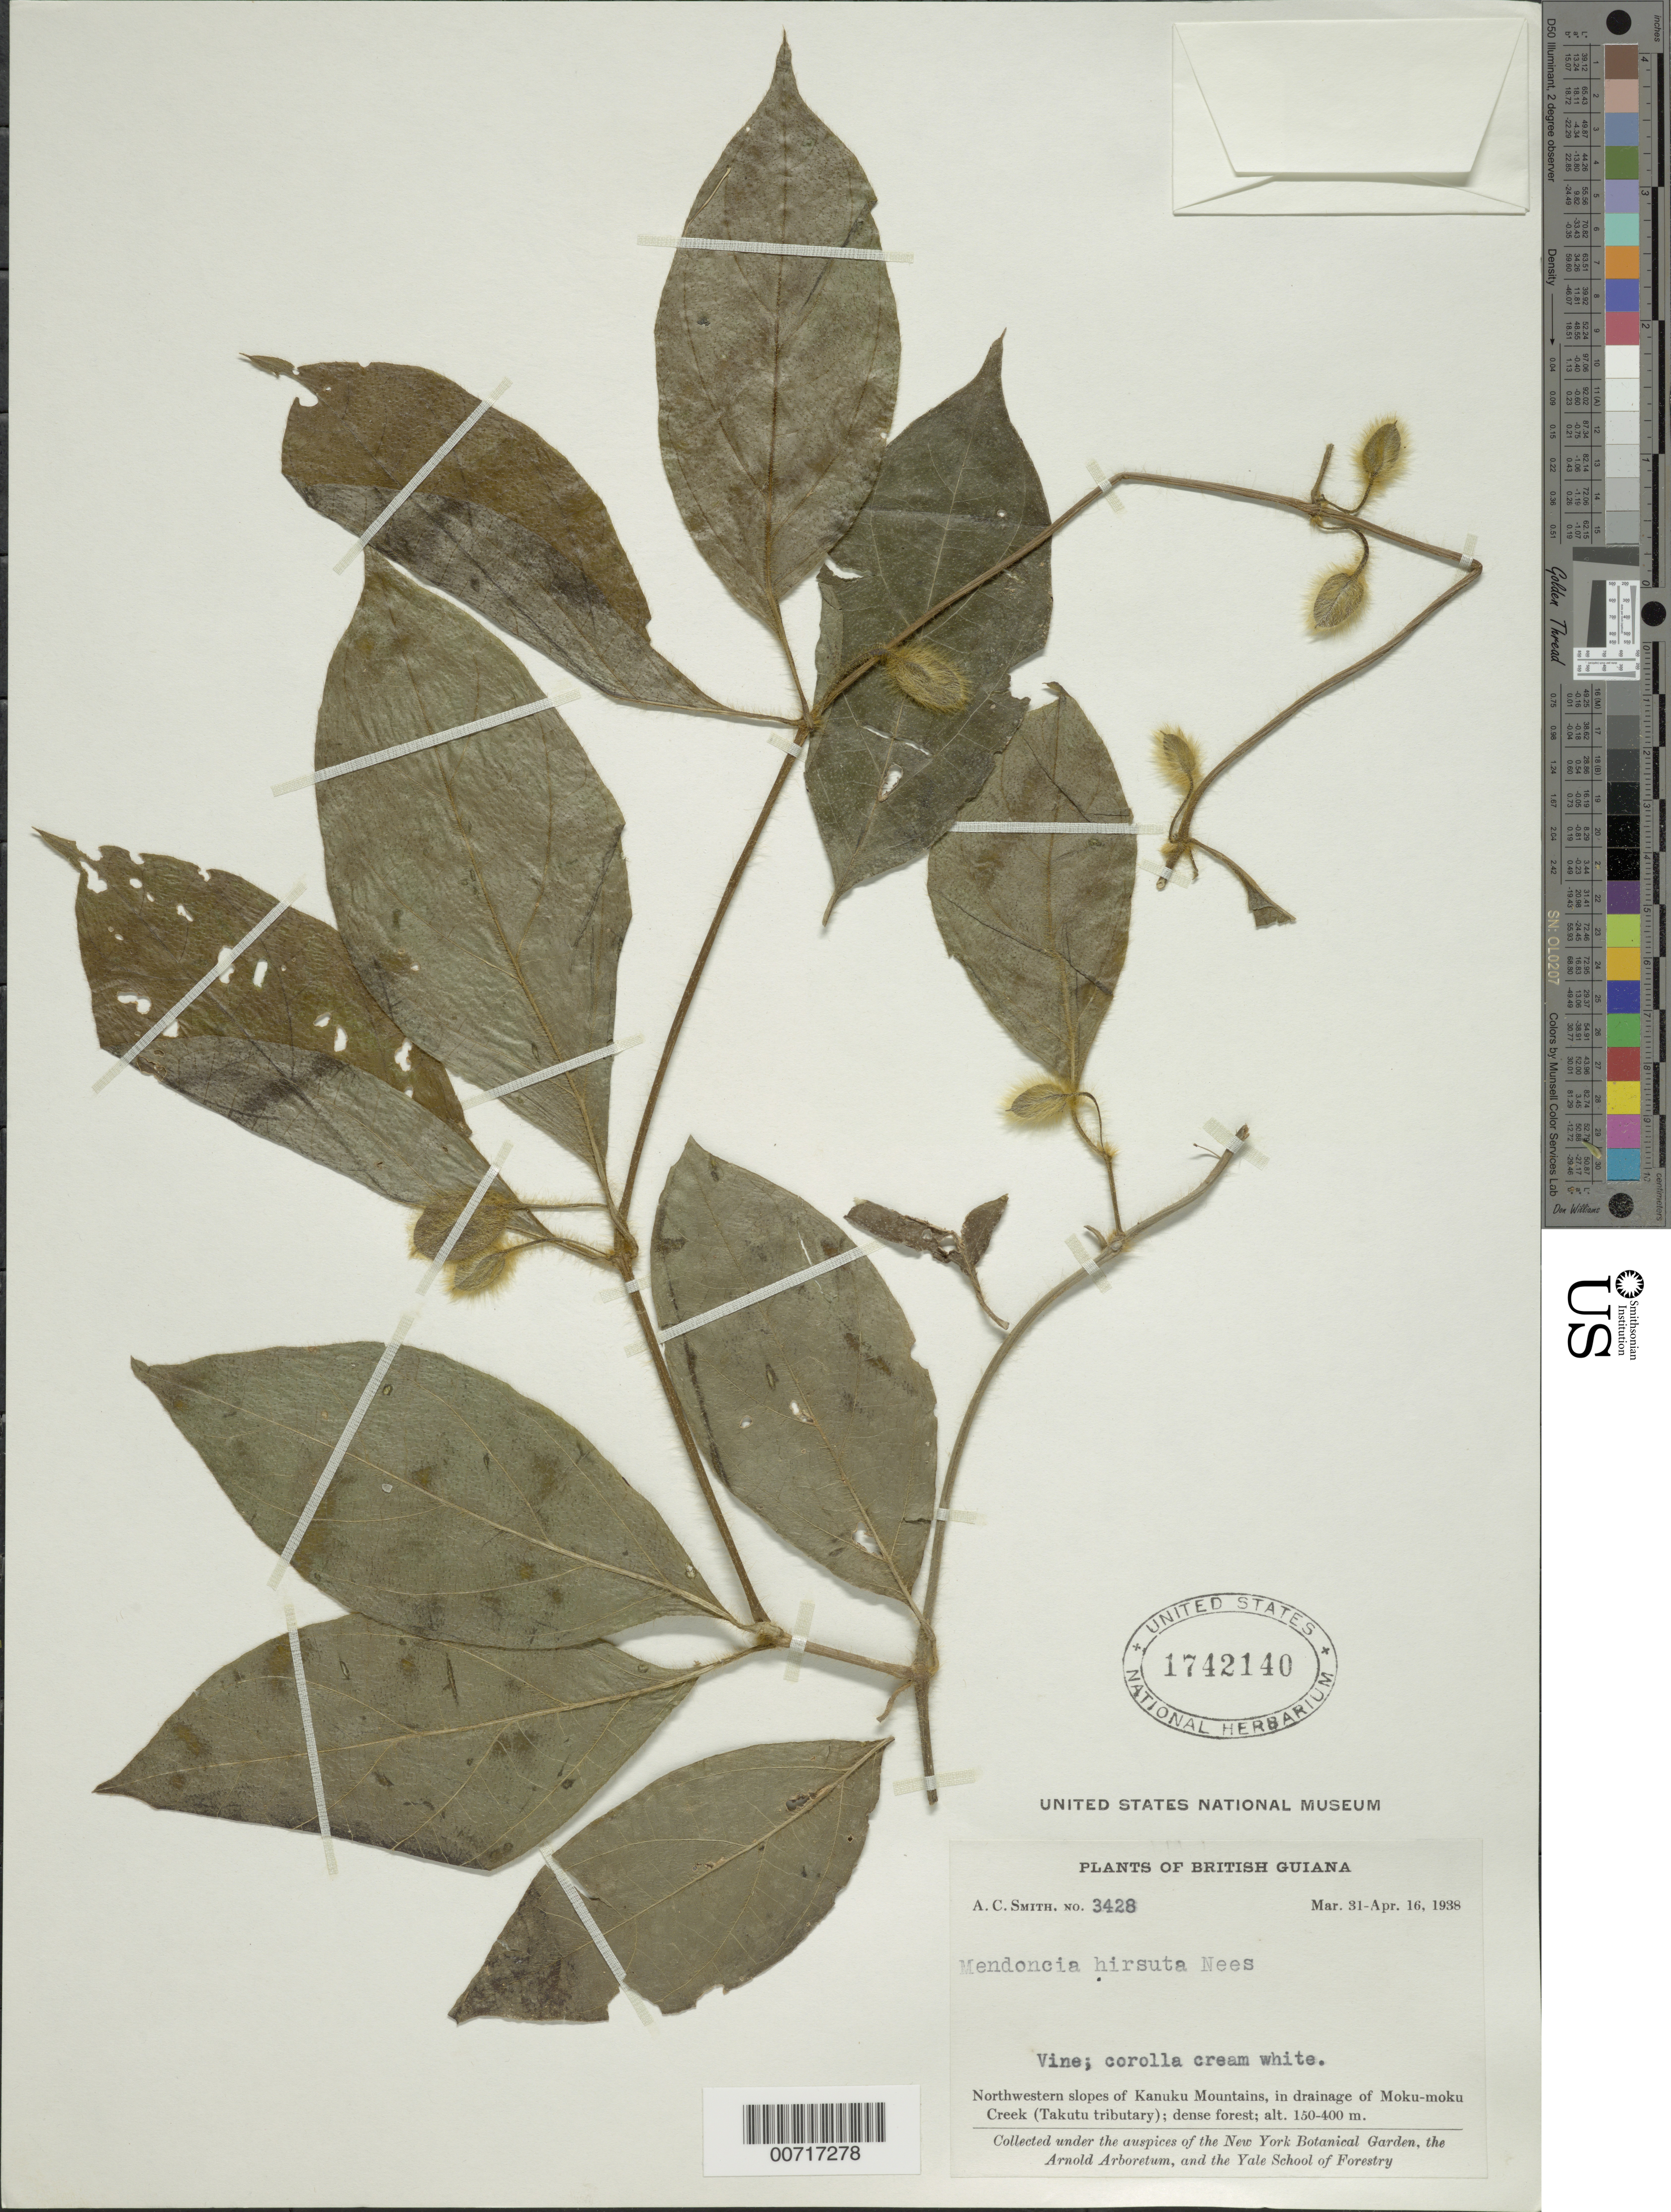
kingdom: Plantae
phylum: Tracheophyta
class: Magnoliopsida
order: Lamiales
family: Acanthaceae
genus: Mendoncia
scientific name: Mendoncia hirsuta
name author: Poepp. & Endl.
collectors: A. C. Smith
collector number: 3428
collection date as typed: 31-Mar-38 to 16-Apr-38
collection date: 1938-03-31/1938-04-16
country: Guyana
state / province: U. Takutu-U. Essequibo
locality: Kanuku Mts., NW slopes, in drainage of Moku-moku Creek (Takutu tributary)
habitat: Dense forest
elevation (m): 150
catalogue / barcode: US 1742140